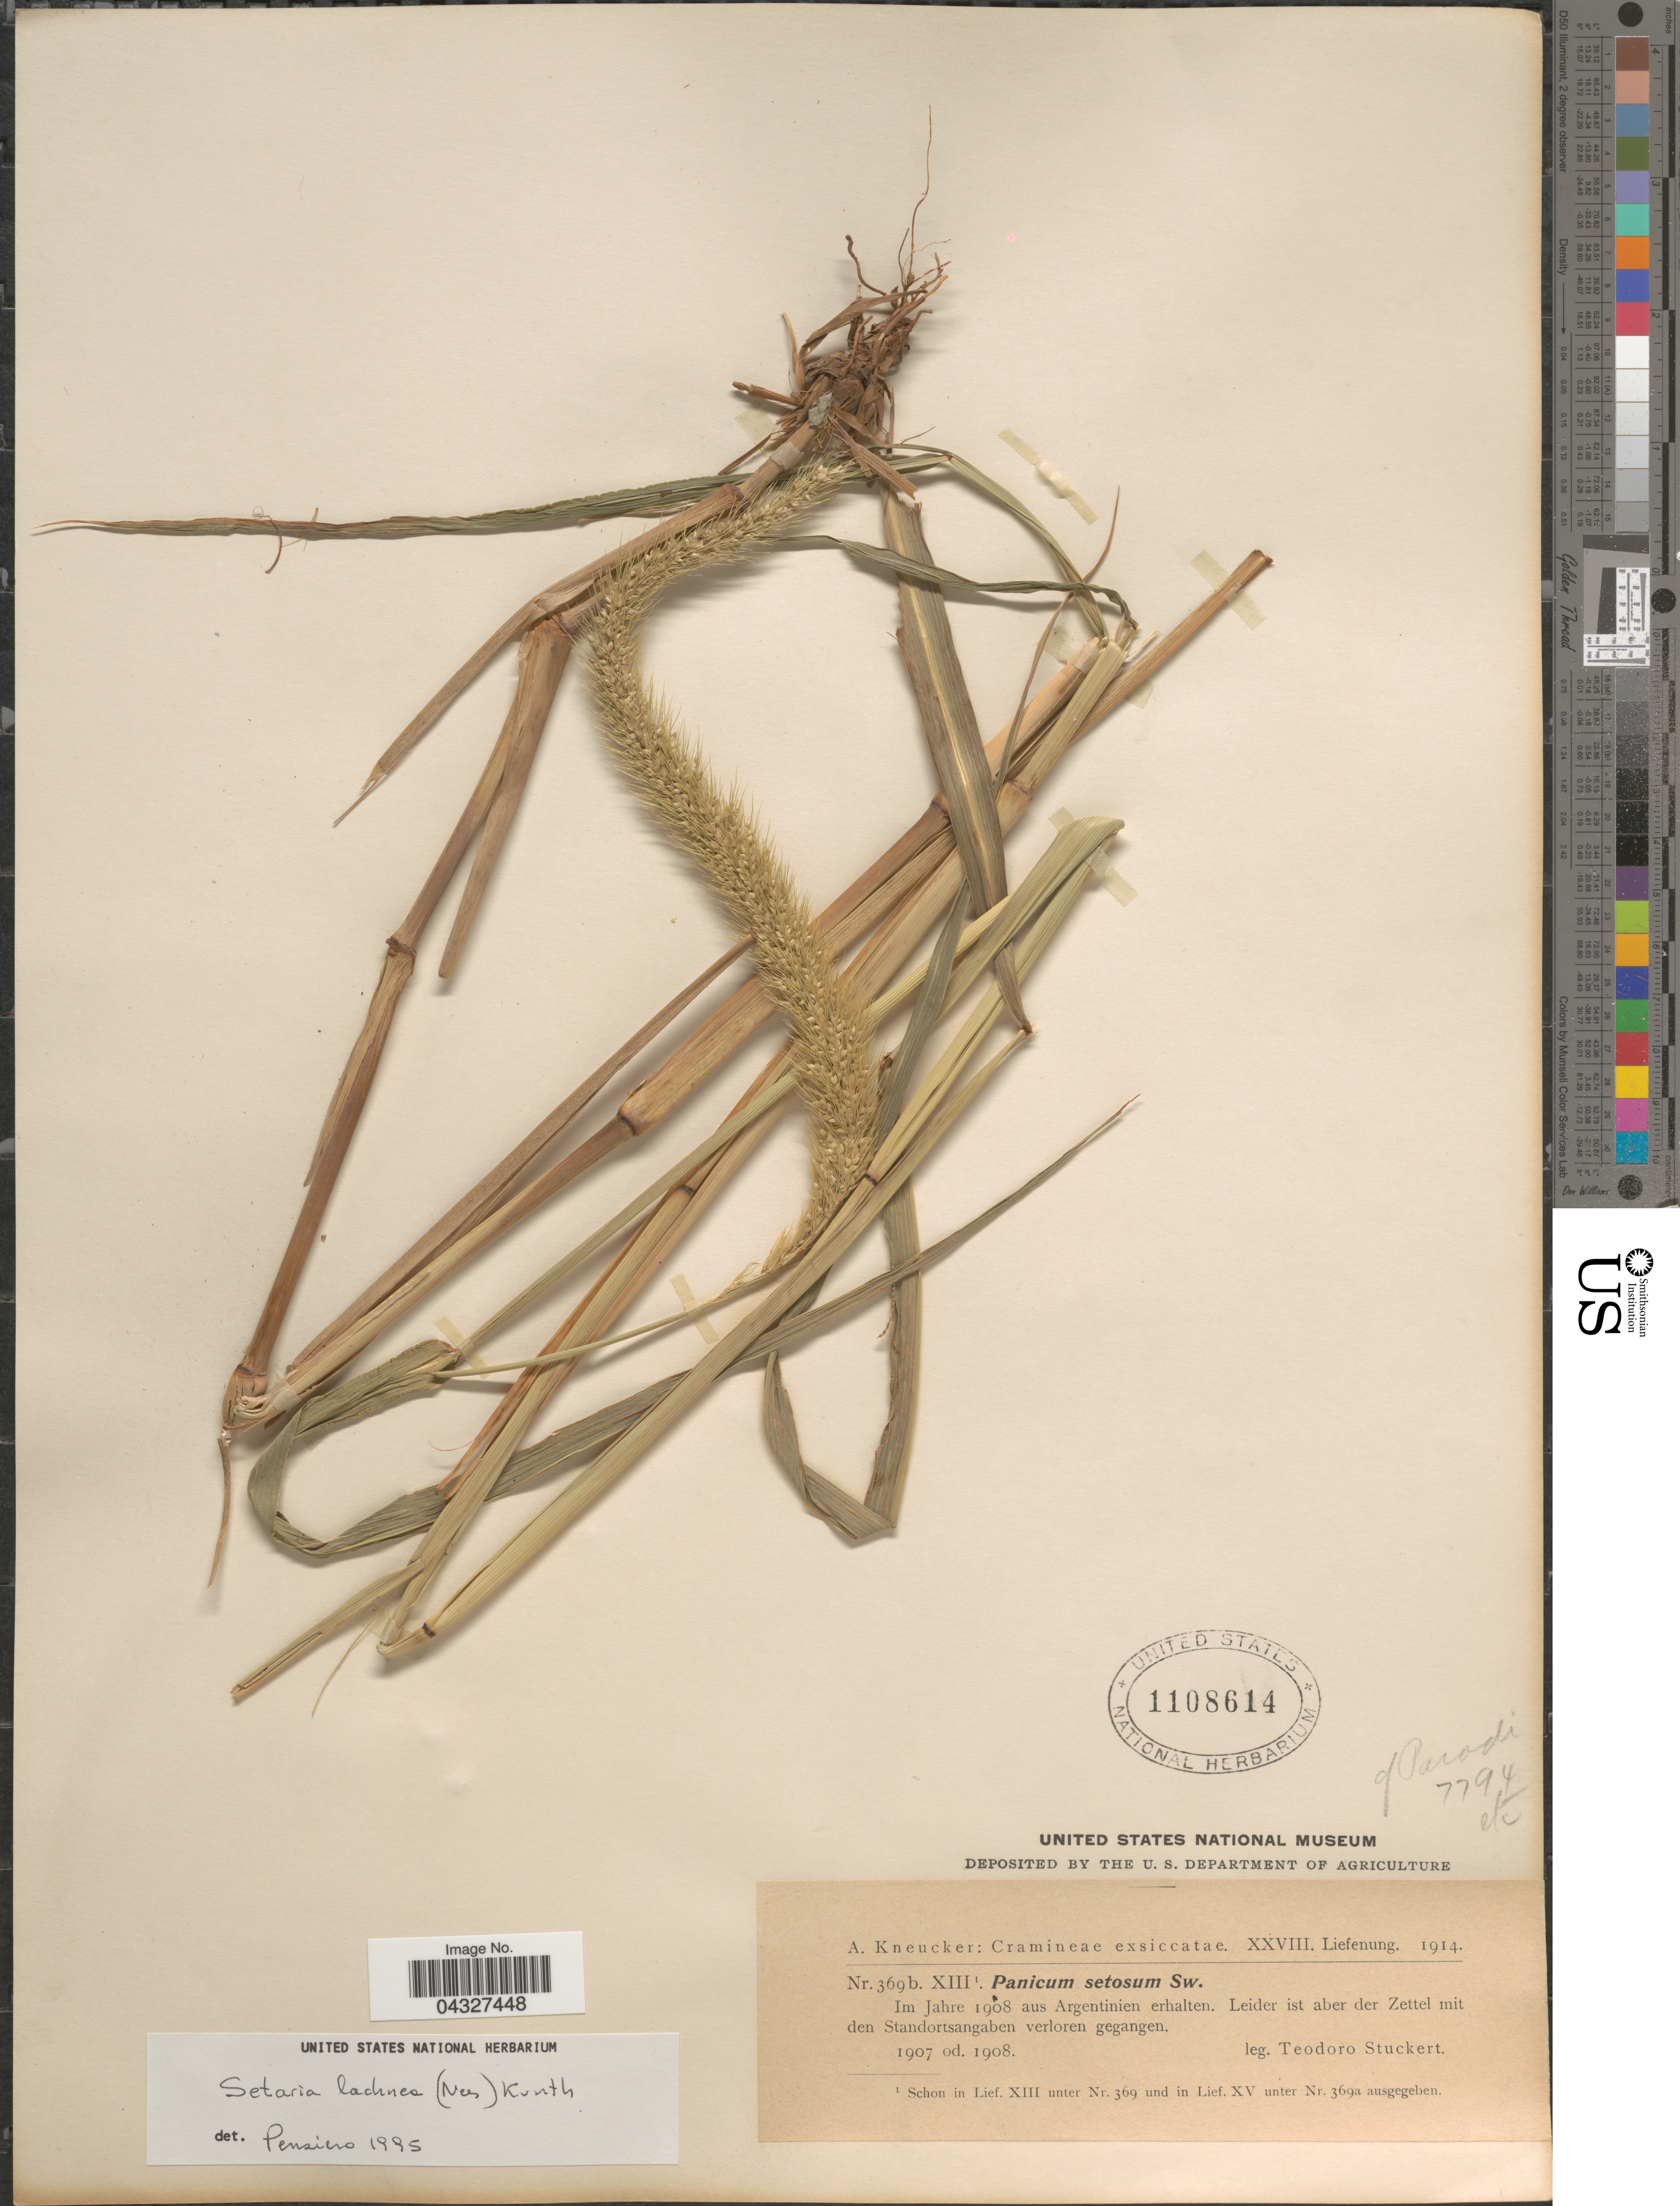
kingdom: Plantae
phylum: Tracheophyta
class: Liliopsida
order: Poales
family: Poaceae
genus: Setaria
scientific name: Setaria lachnea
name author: (Nees) Kunth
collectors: T. Stuckert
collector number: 369b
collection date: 1907/1908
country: Argentina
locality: Im Jahre 1908 aus Argentinien erhalten. leider ist aber der Zettel mit den Standortsangaben verloren gegangen.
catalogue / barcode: US 1108614